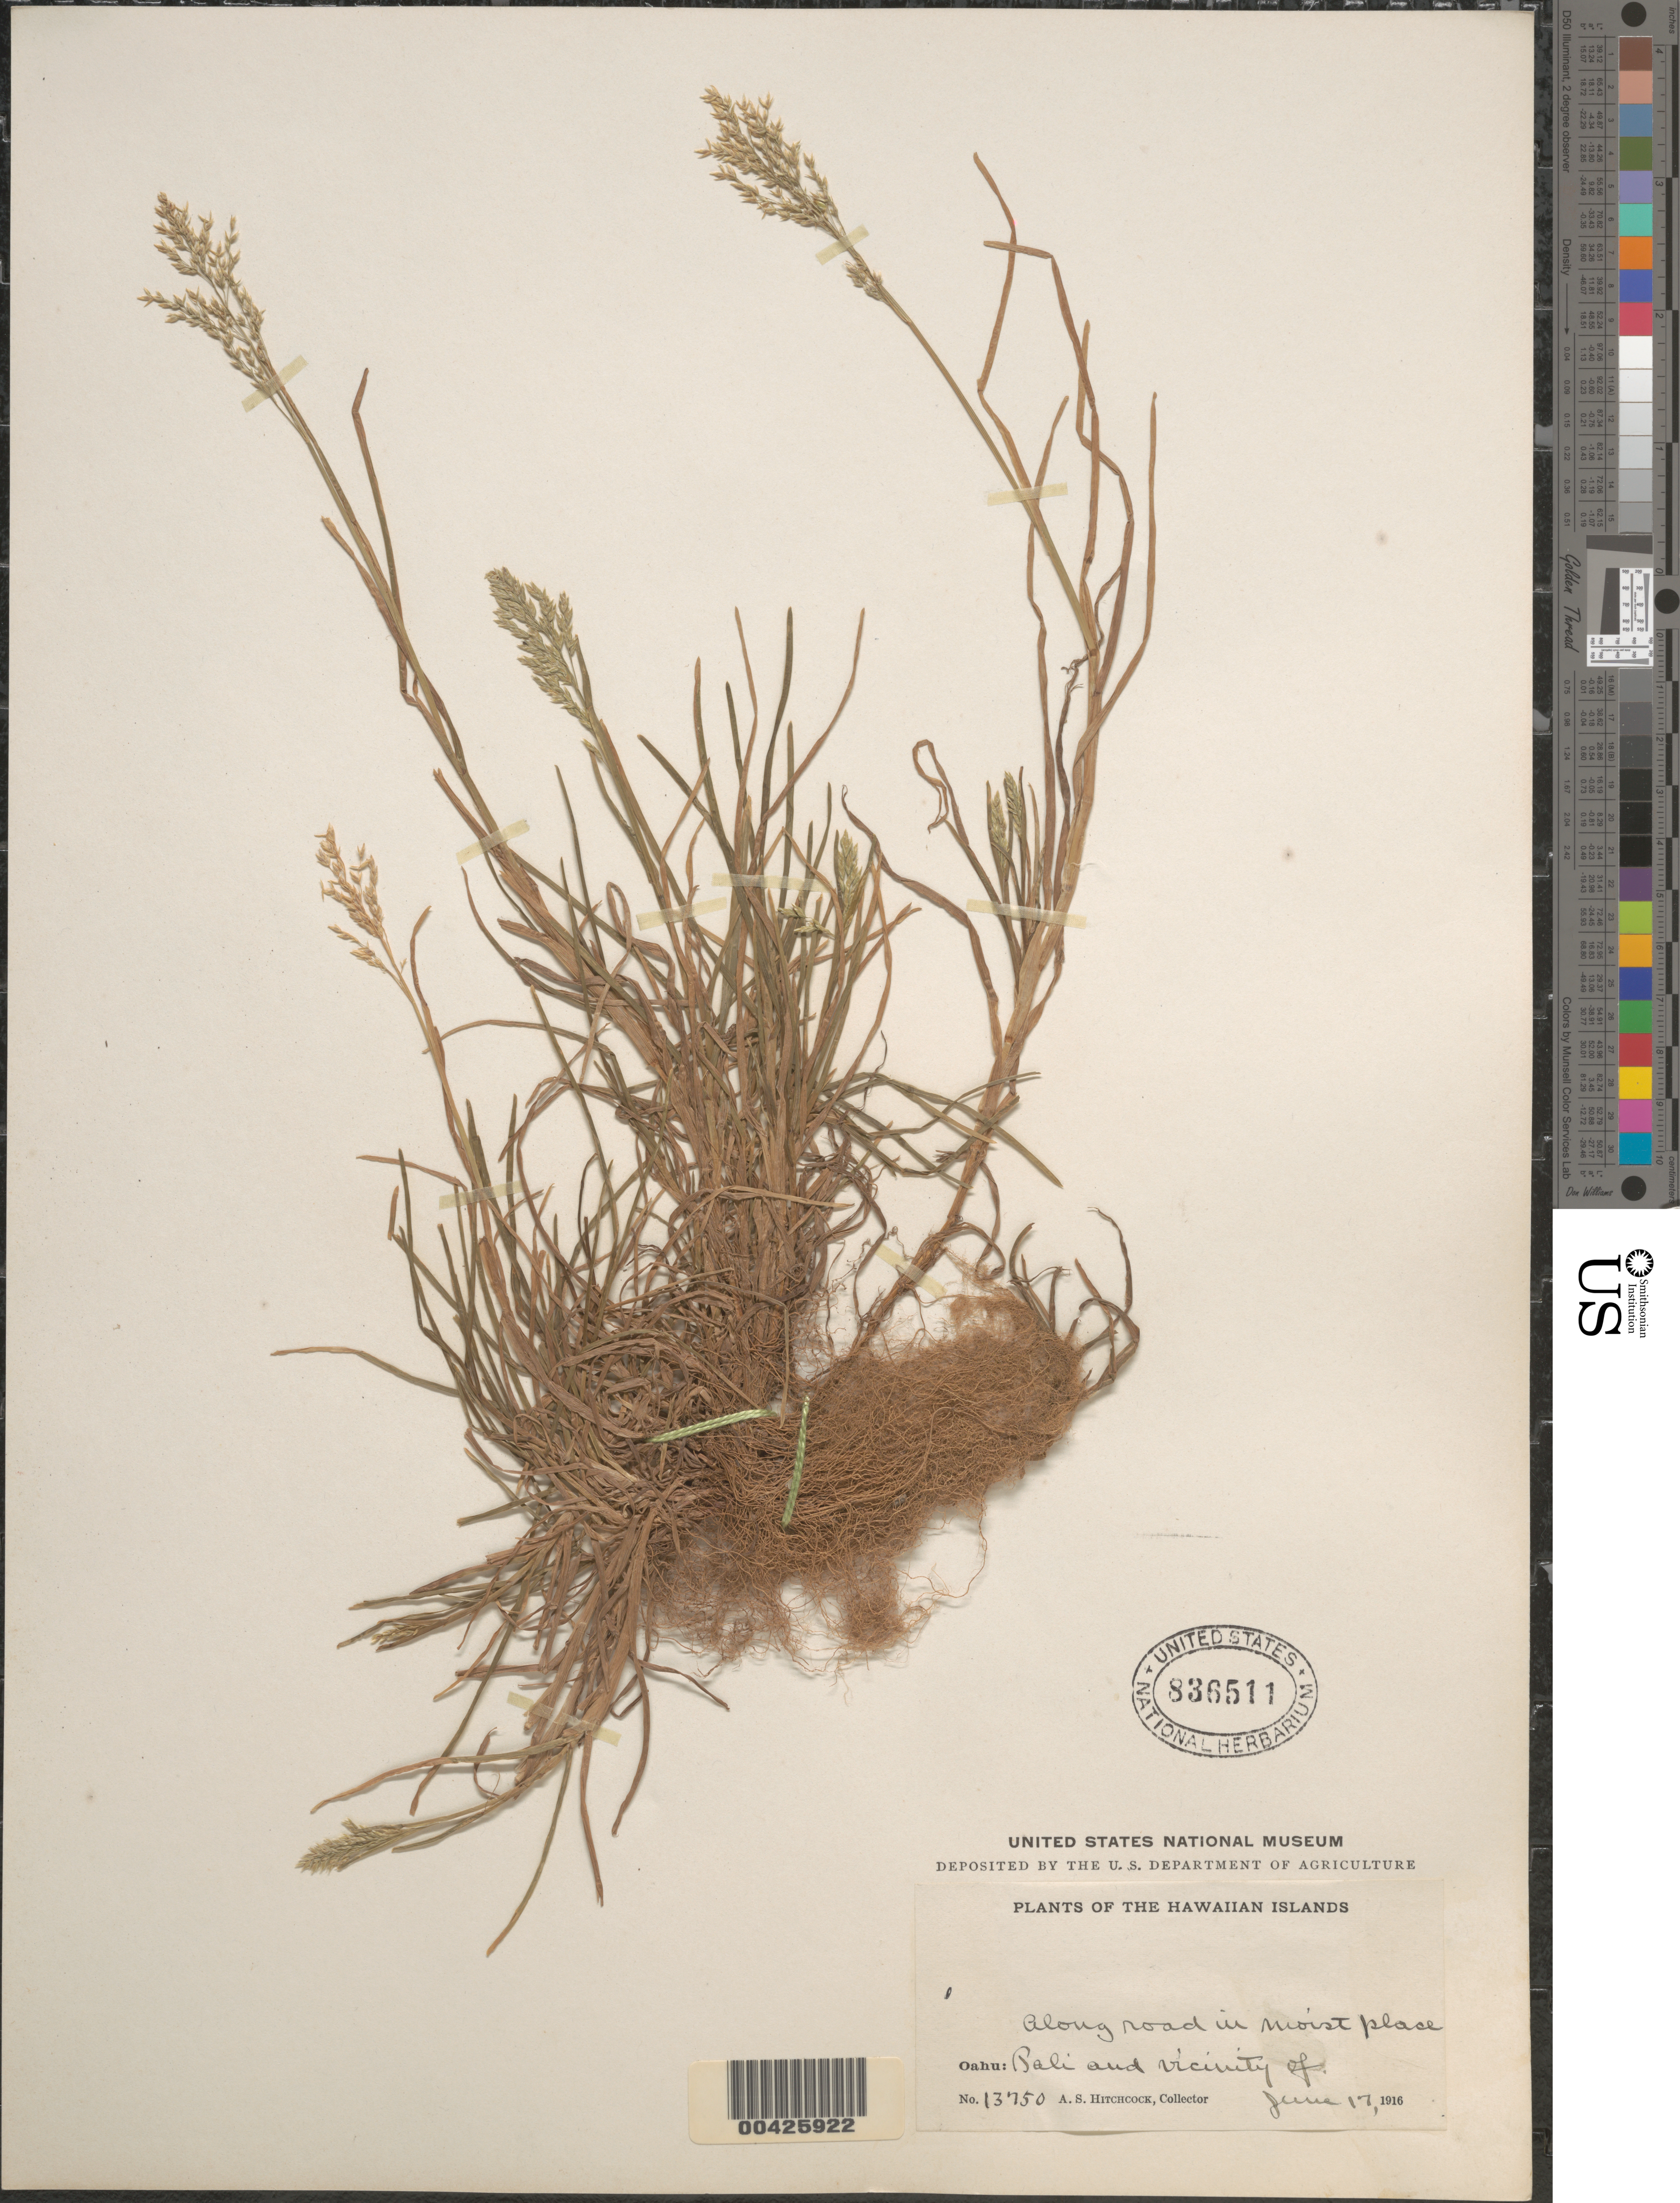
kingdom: Plantae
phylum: Tracheophyta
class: Liliopsida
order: Poales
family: Poaceae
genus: Poa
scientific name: Poa annua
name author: L.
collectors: A. S. Hitchcock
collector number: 13750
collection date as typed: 17 Jun 1916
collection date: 1916-06-17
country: United States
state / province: Hawaii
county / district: Honolulu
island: Oahu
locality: Pali and vicinity of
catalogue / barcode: US 836511